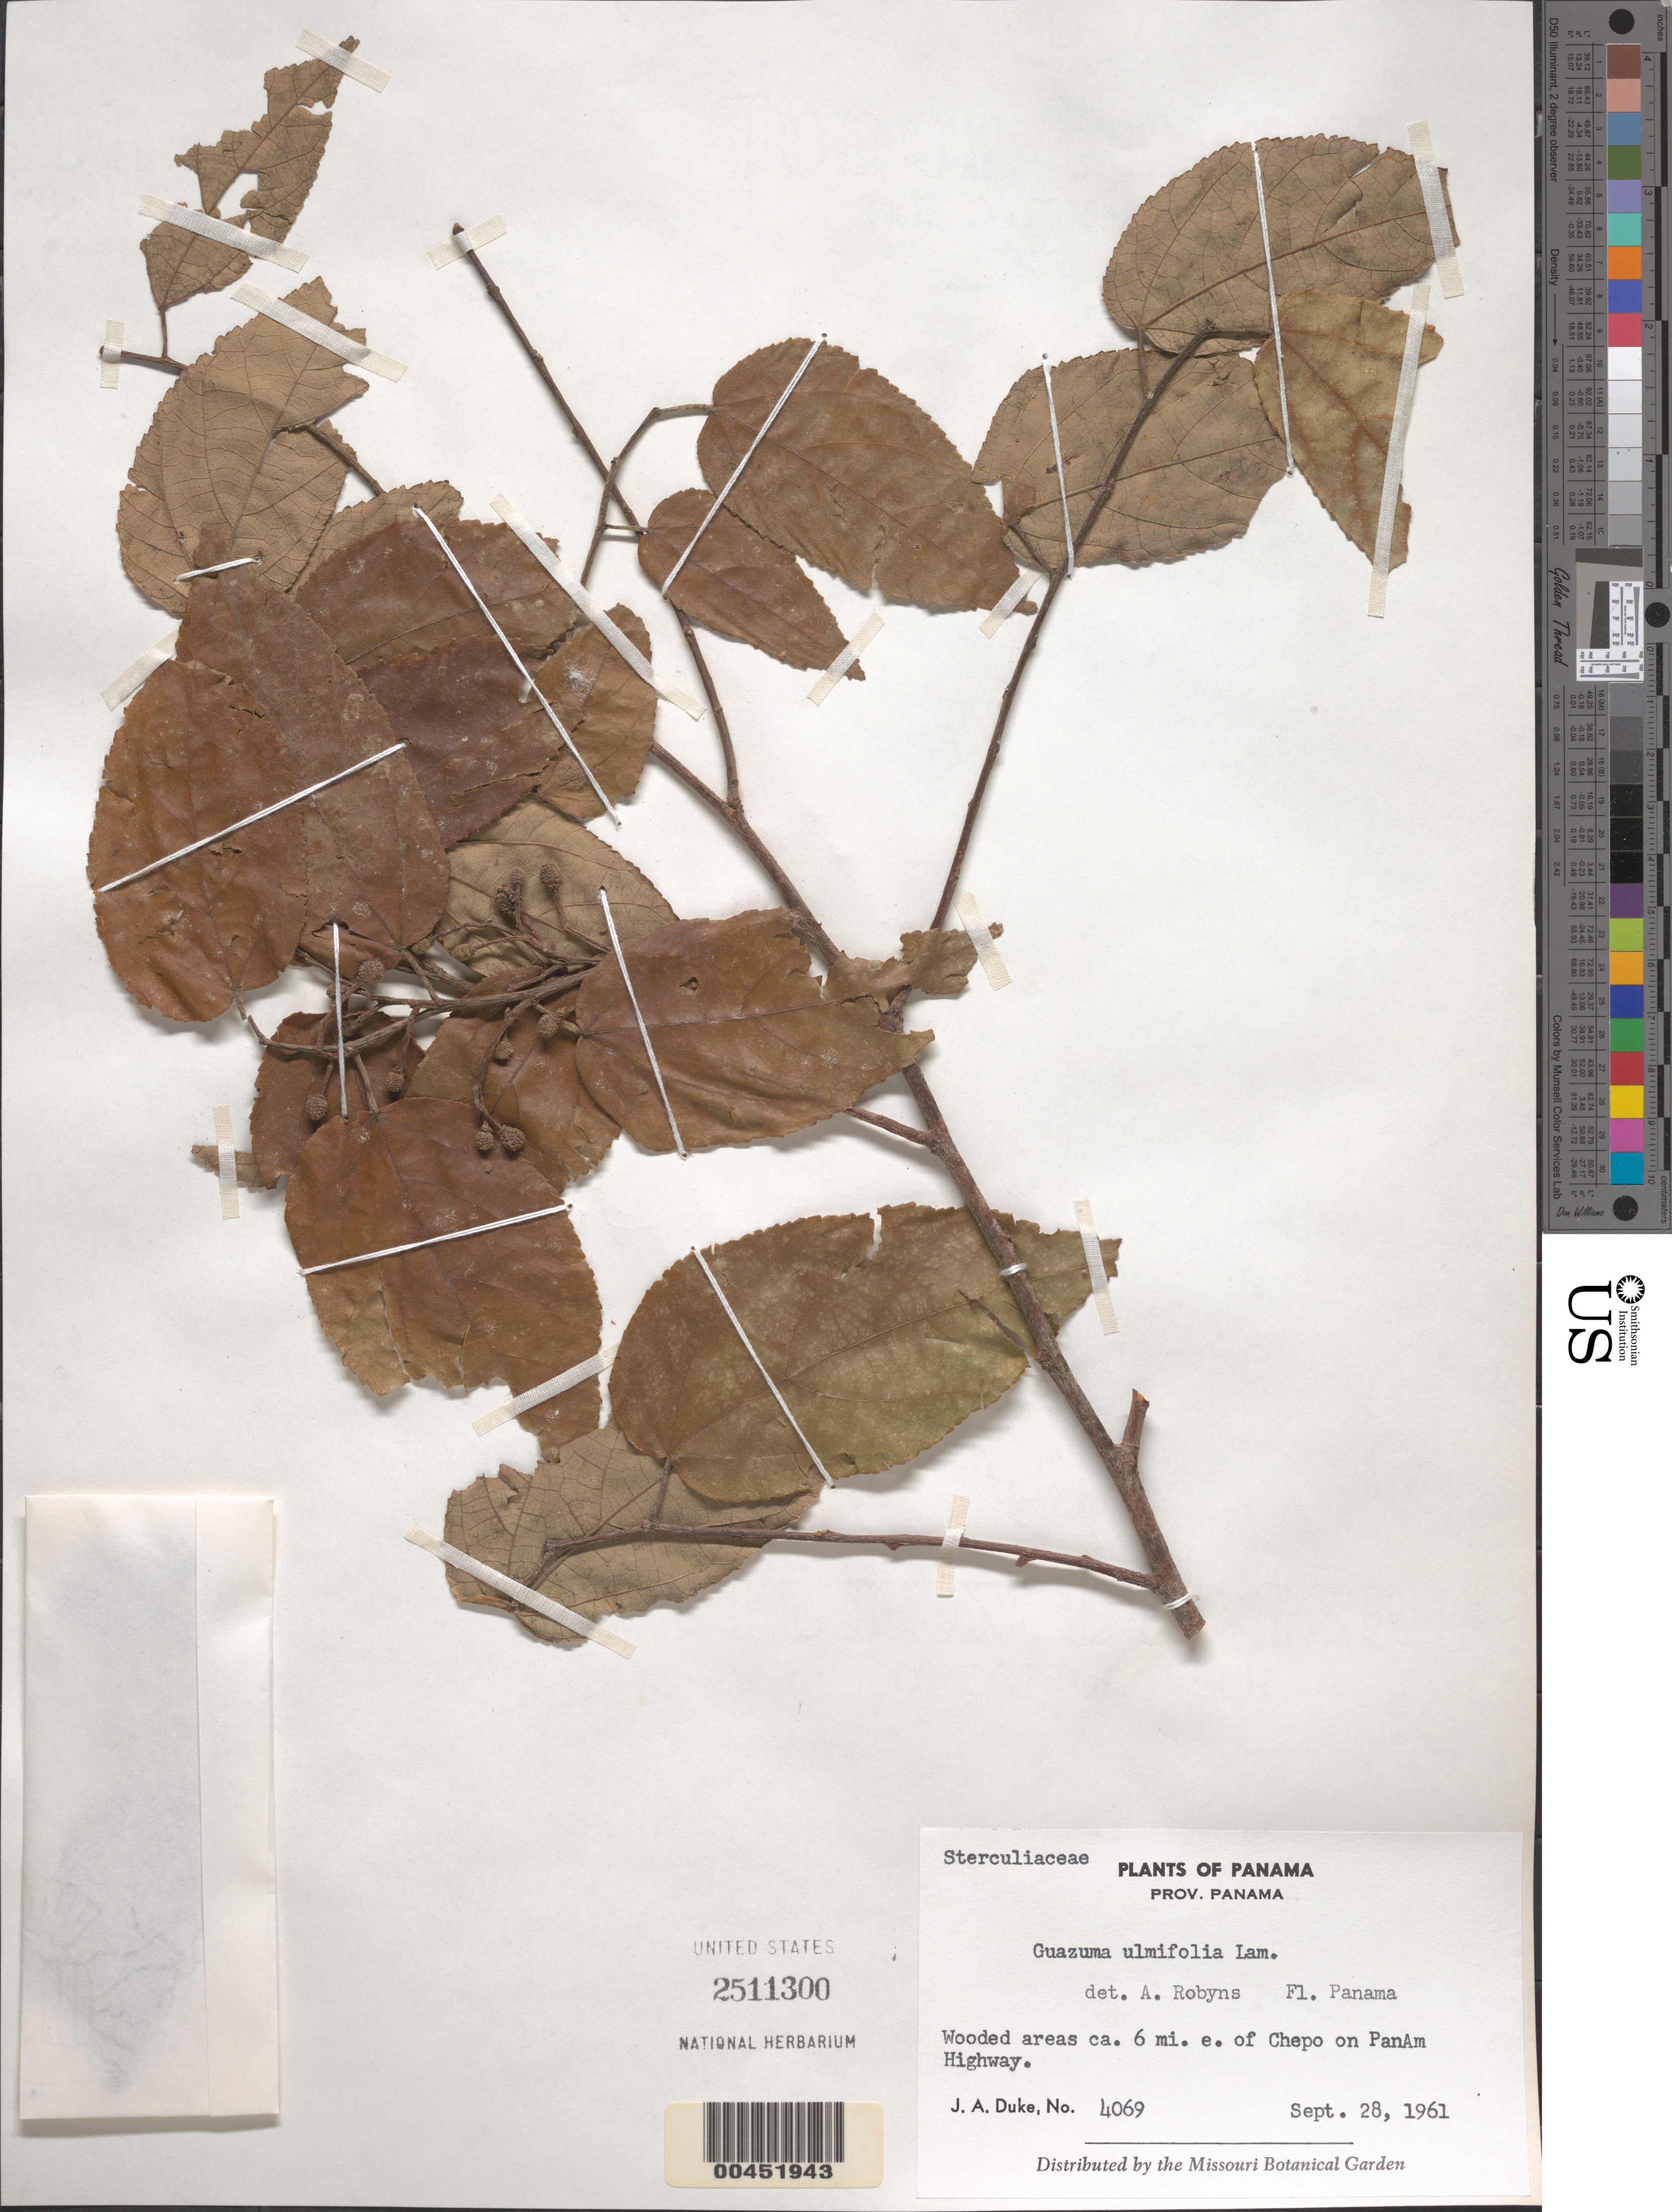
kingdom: Plantae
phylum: Tracheophyta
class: Magnoliopsida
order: Malvales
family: Malvaceae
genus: Guazuma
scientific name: Guazuma ulmifolia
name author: Lam.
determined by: Robyns, A. G. M.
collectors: J. A. Duke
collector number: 4069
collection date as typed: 28 Sep 1961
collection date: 1961-09-28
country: Panama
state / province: Panamá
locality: ca. 6 mi. E of Chepo on Pan Am Hwy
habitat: Wooded areas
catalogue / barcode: US 2511300